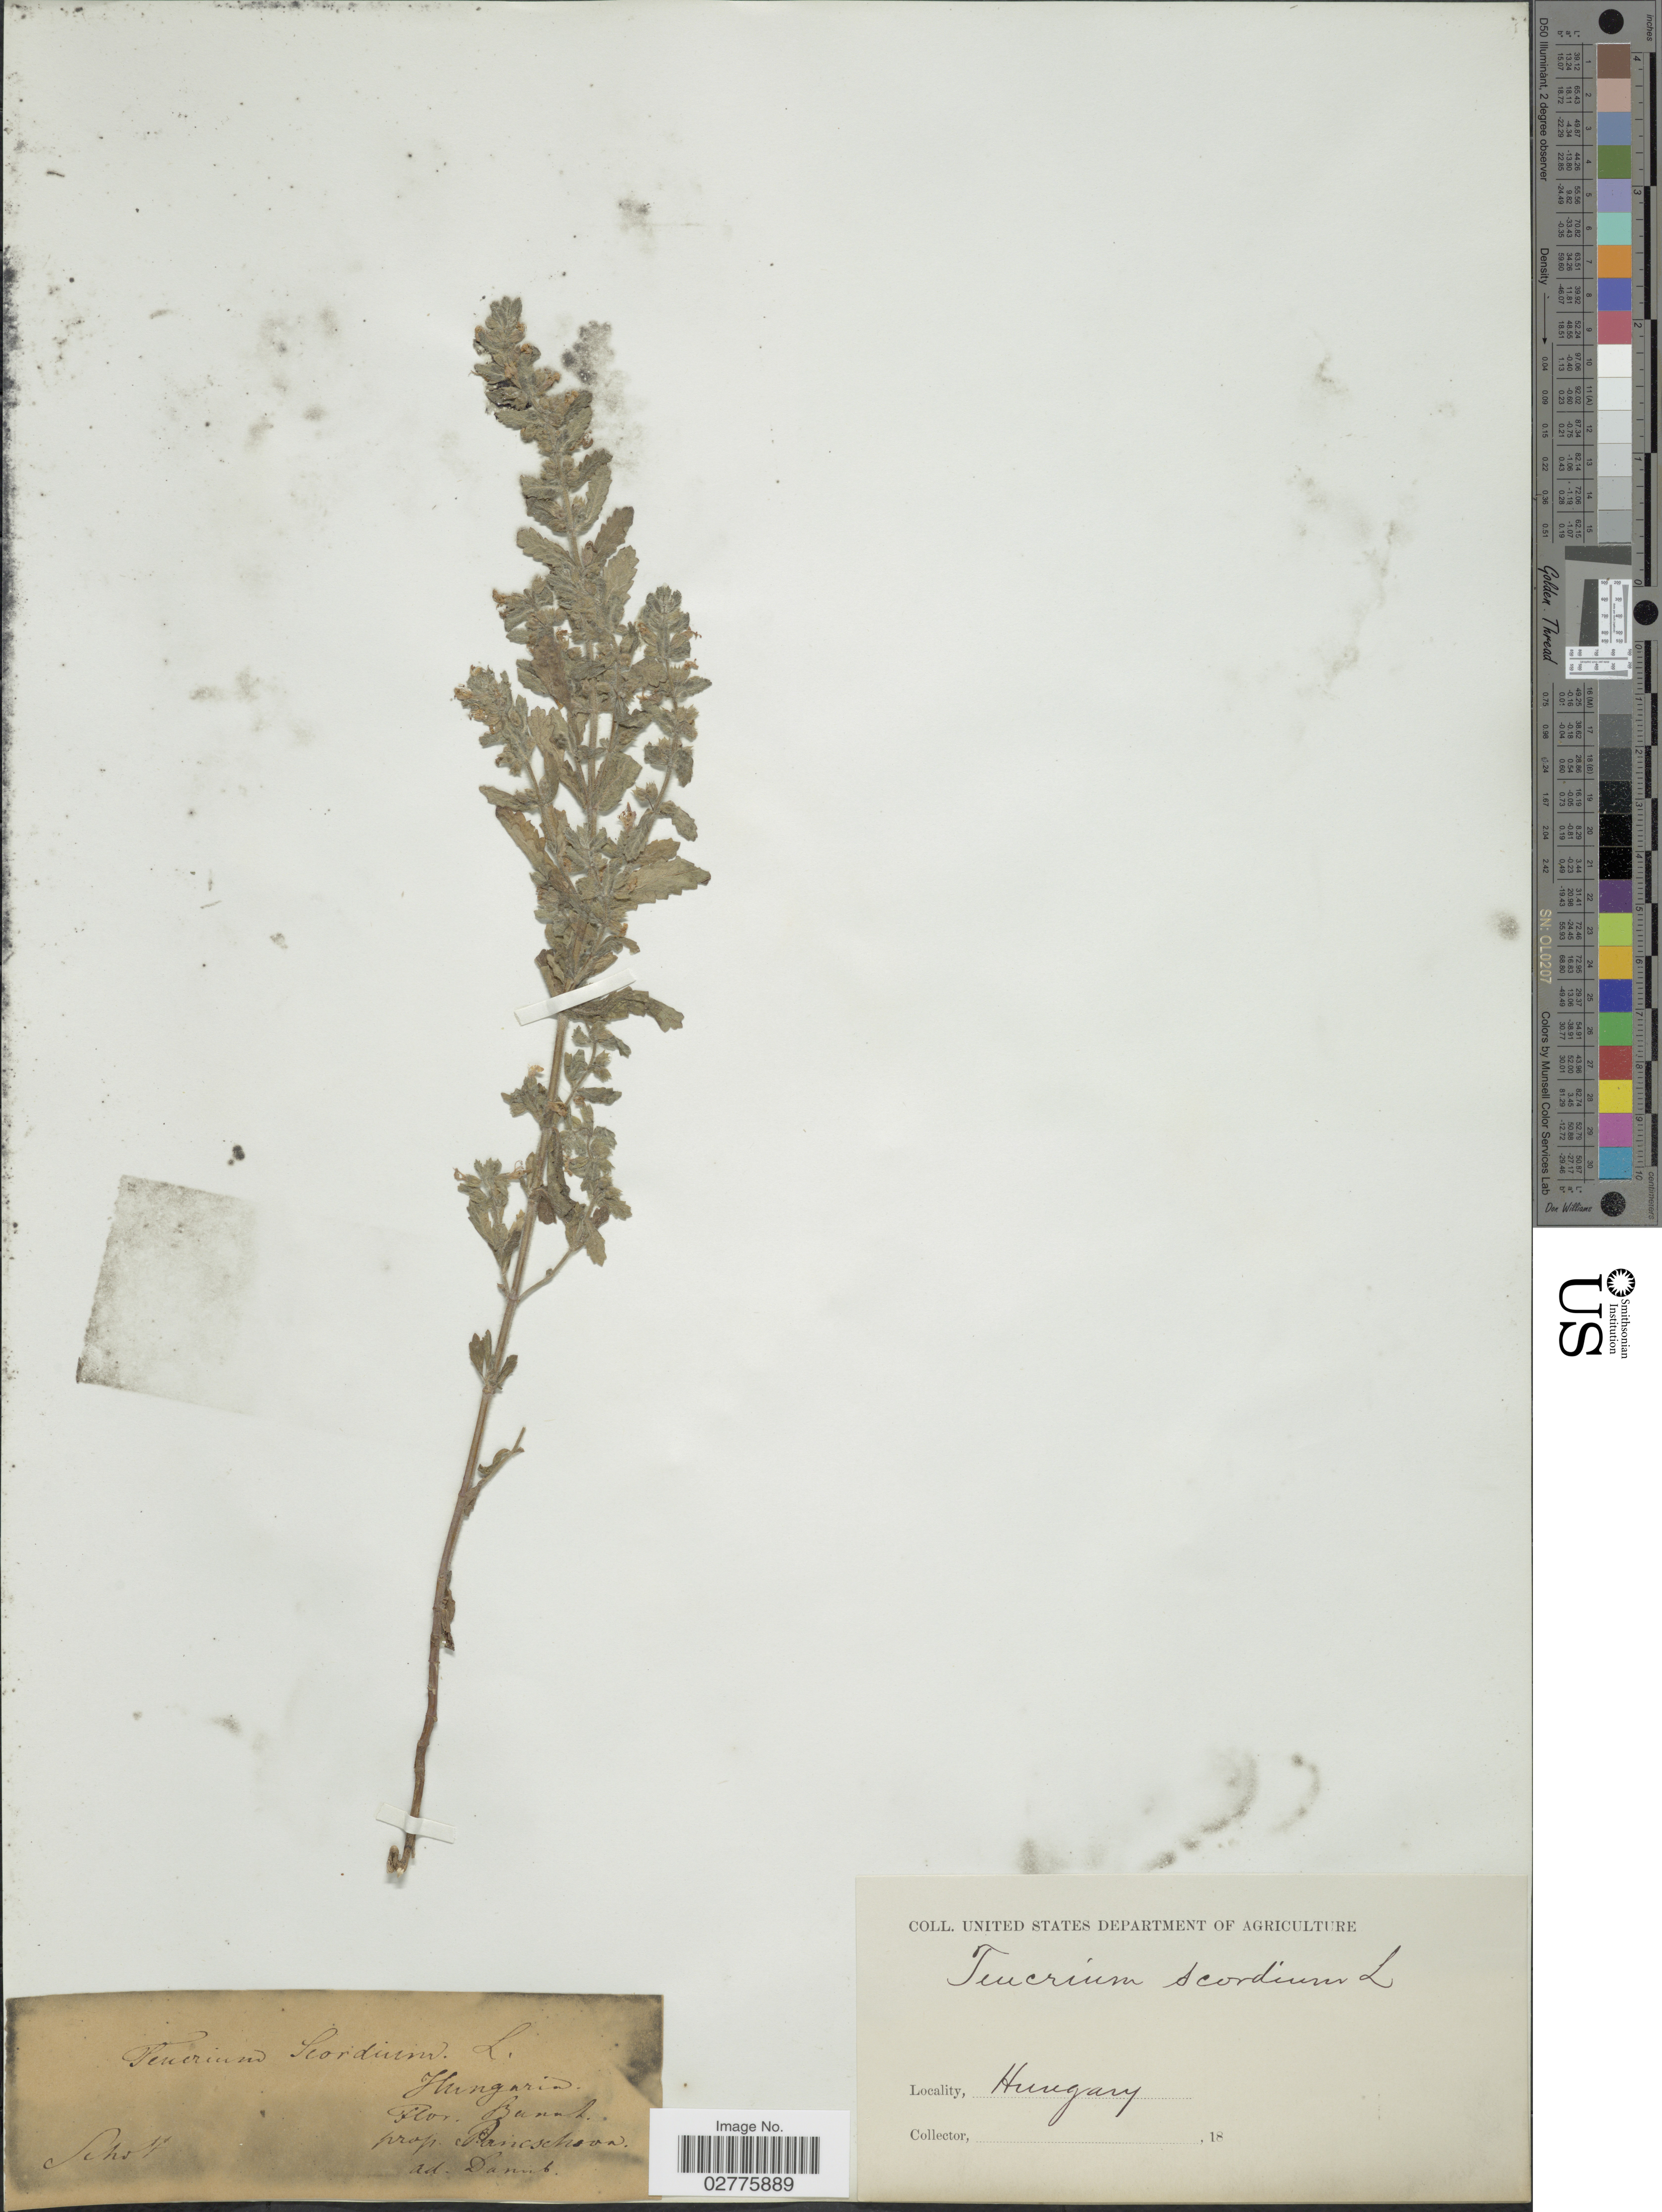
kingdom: Plantae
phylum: Tracheophyta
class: Magnoliopsida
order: Lamiales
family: Lamiaceae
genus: Teucrium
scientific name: Teucrium scordium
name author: L.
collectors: Schott, --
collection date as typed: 18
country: Hungary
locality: Flor. Banat. prop. Pancschon ad Danub.